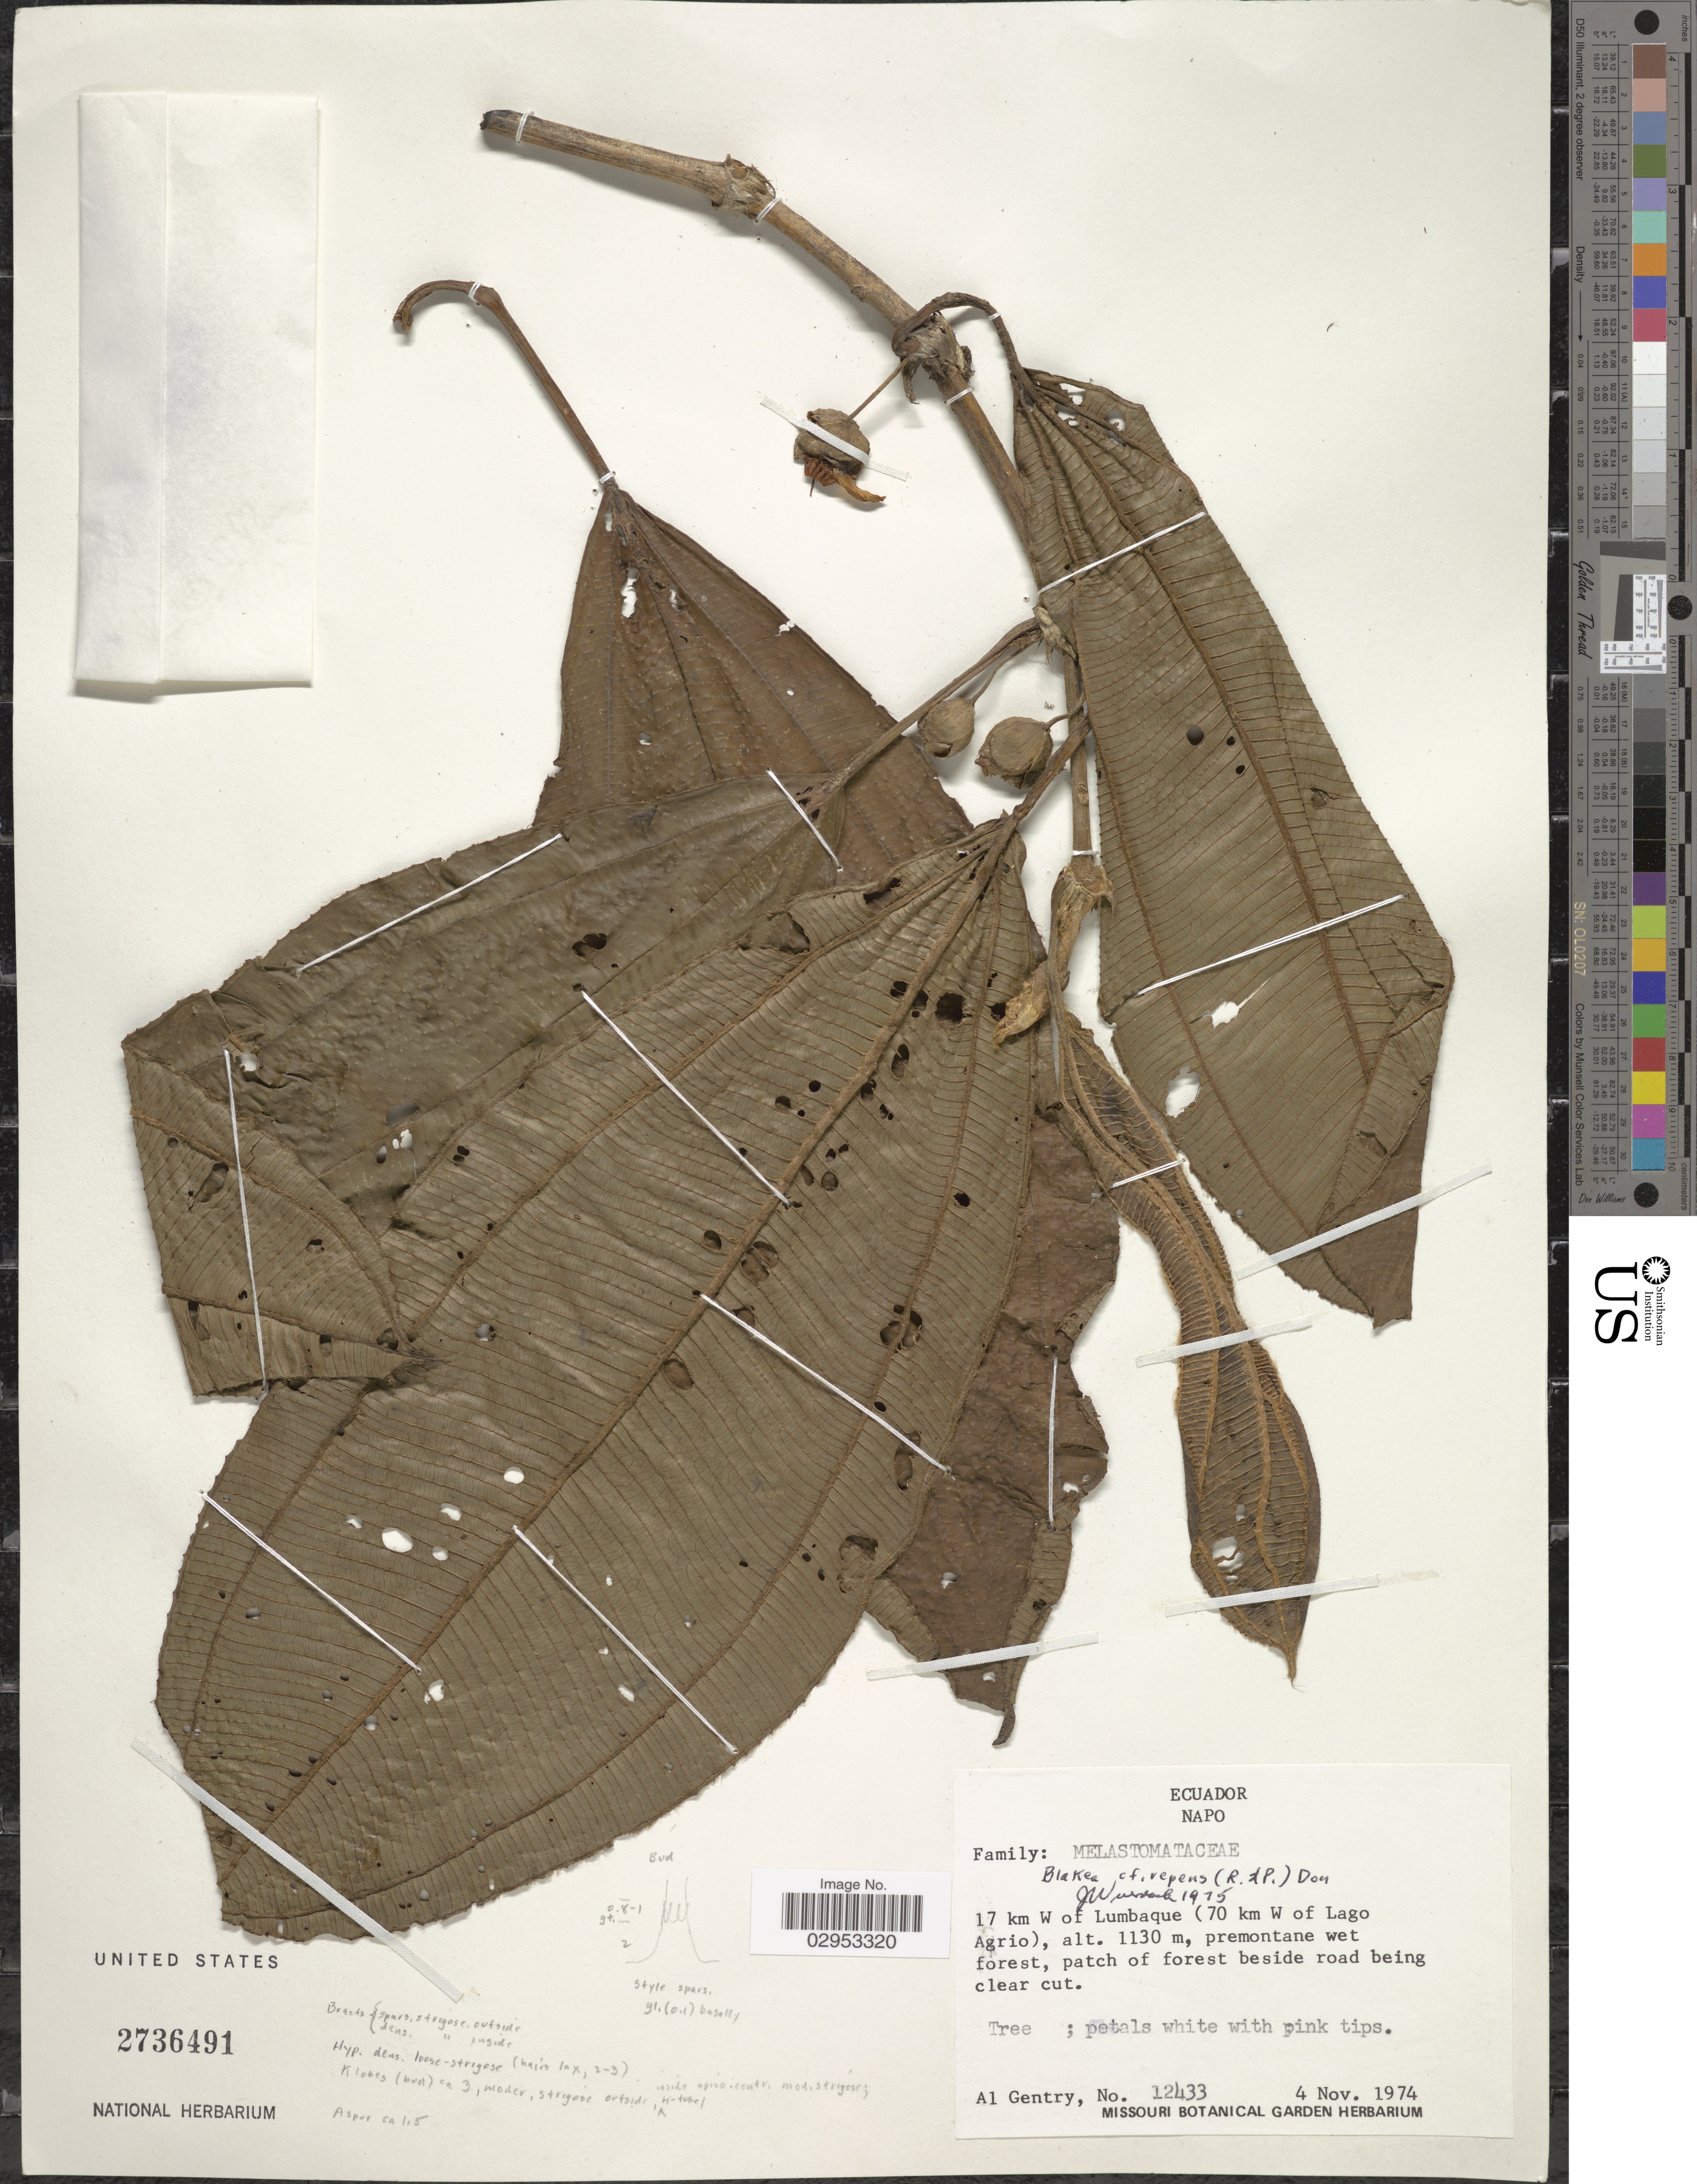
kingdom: Plantae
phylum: Tracheophyta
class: Magnoliopsida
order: Myrtales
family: Melastomataceae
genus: Blakea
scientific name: Blakea repens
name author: (Ruiz & Pav.) D. Don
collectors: A. H. Gentry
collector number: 12433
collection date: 1974-11-04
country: Ecuador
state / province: Napo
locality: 17 km W of Lumbaque (70 m W of Lago Agrio).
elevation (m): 1130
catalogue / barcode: US 2736491